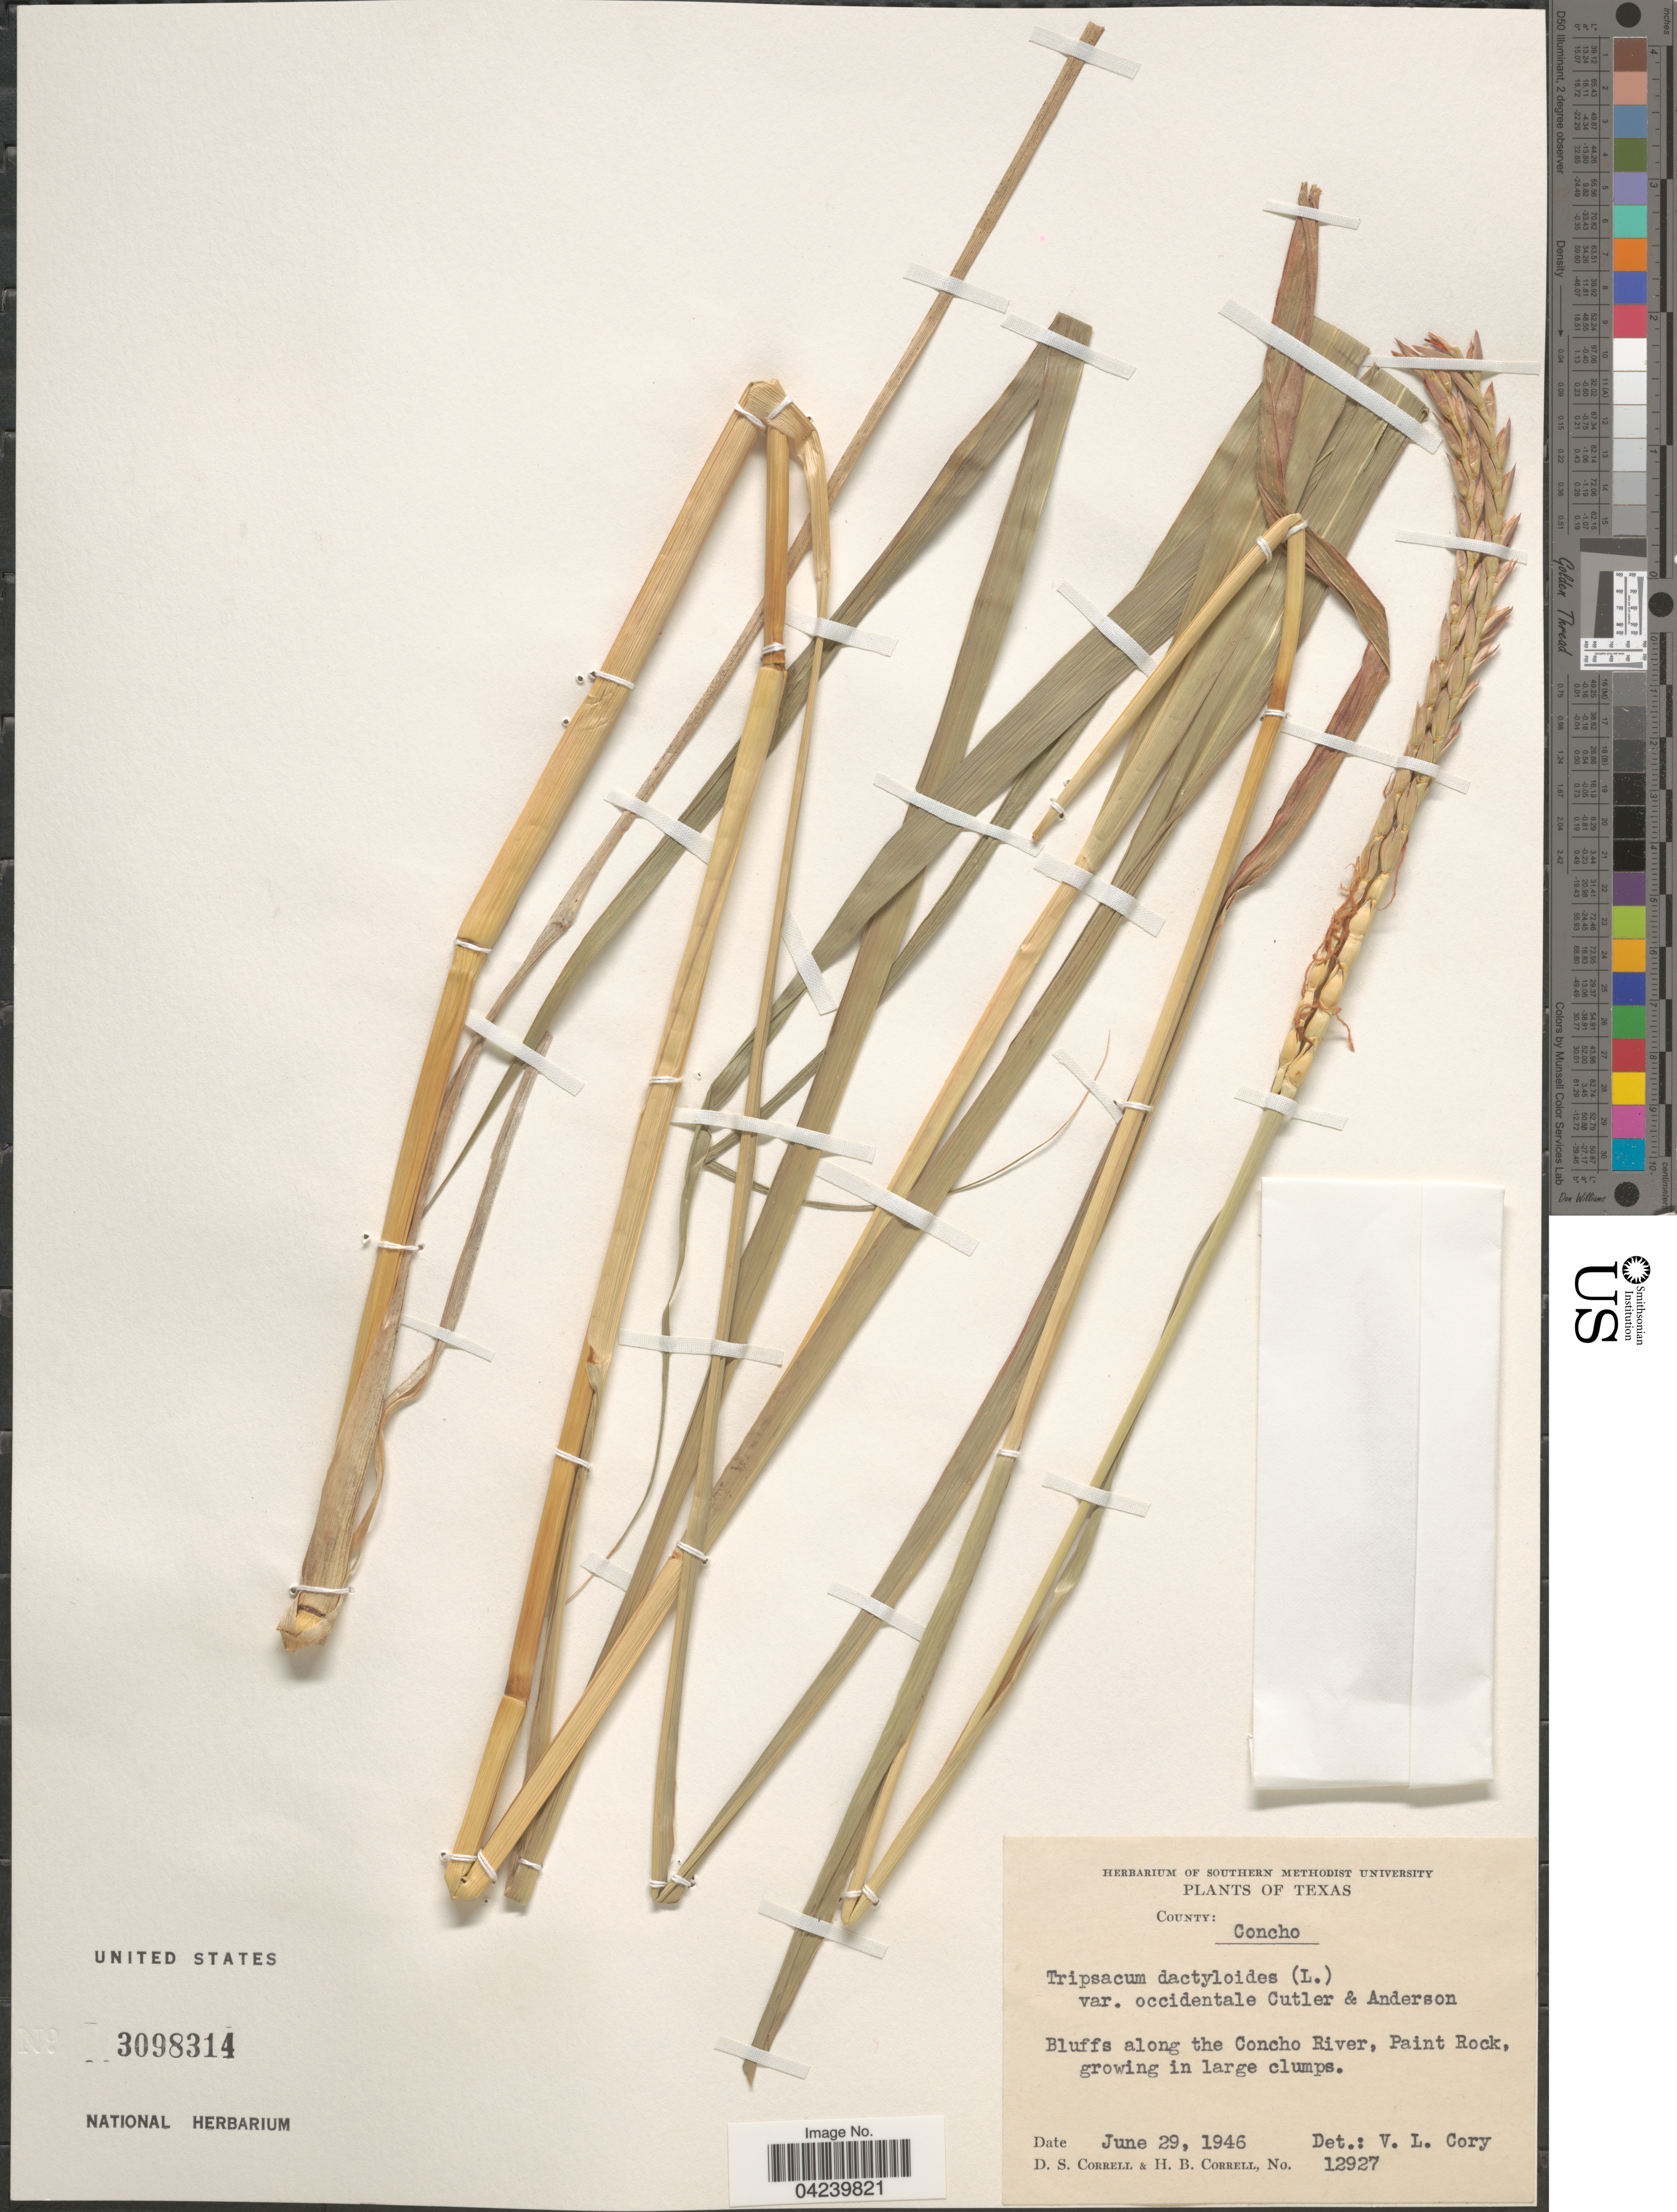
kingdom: Plantae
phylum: Tracheophyta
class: Liliopsida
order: Poales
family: Poaceae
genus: Tripsacum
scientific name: Tripsacum dactyloides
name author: (L.) L.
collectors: D. S. Correll & H. Correll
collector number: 12927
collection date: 1946-06-29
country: United States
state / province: Texas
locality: County: Concho. Bluffs along the Concho River, Paint Rock, growing in large clumps.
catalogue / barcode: US 3098314